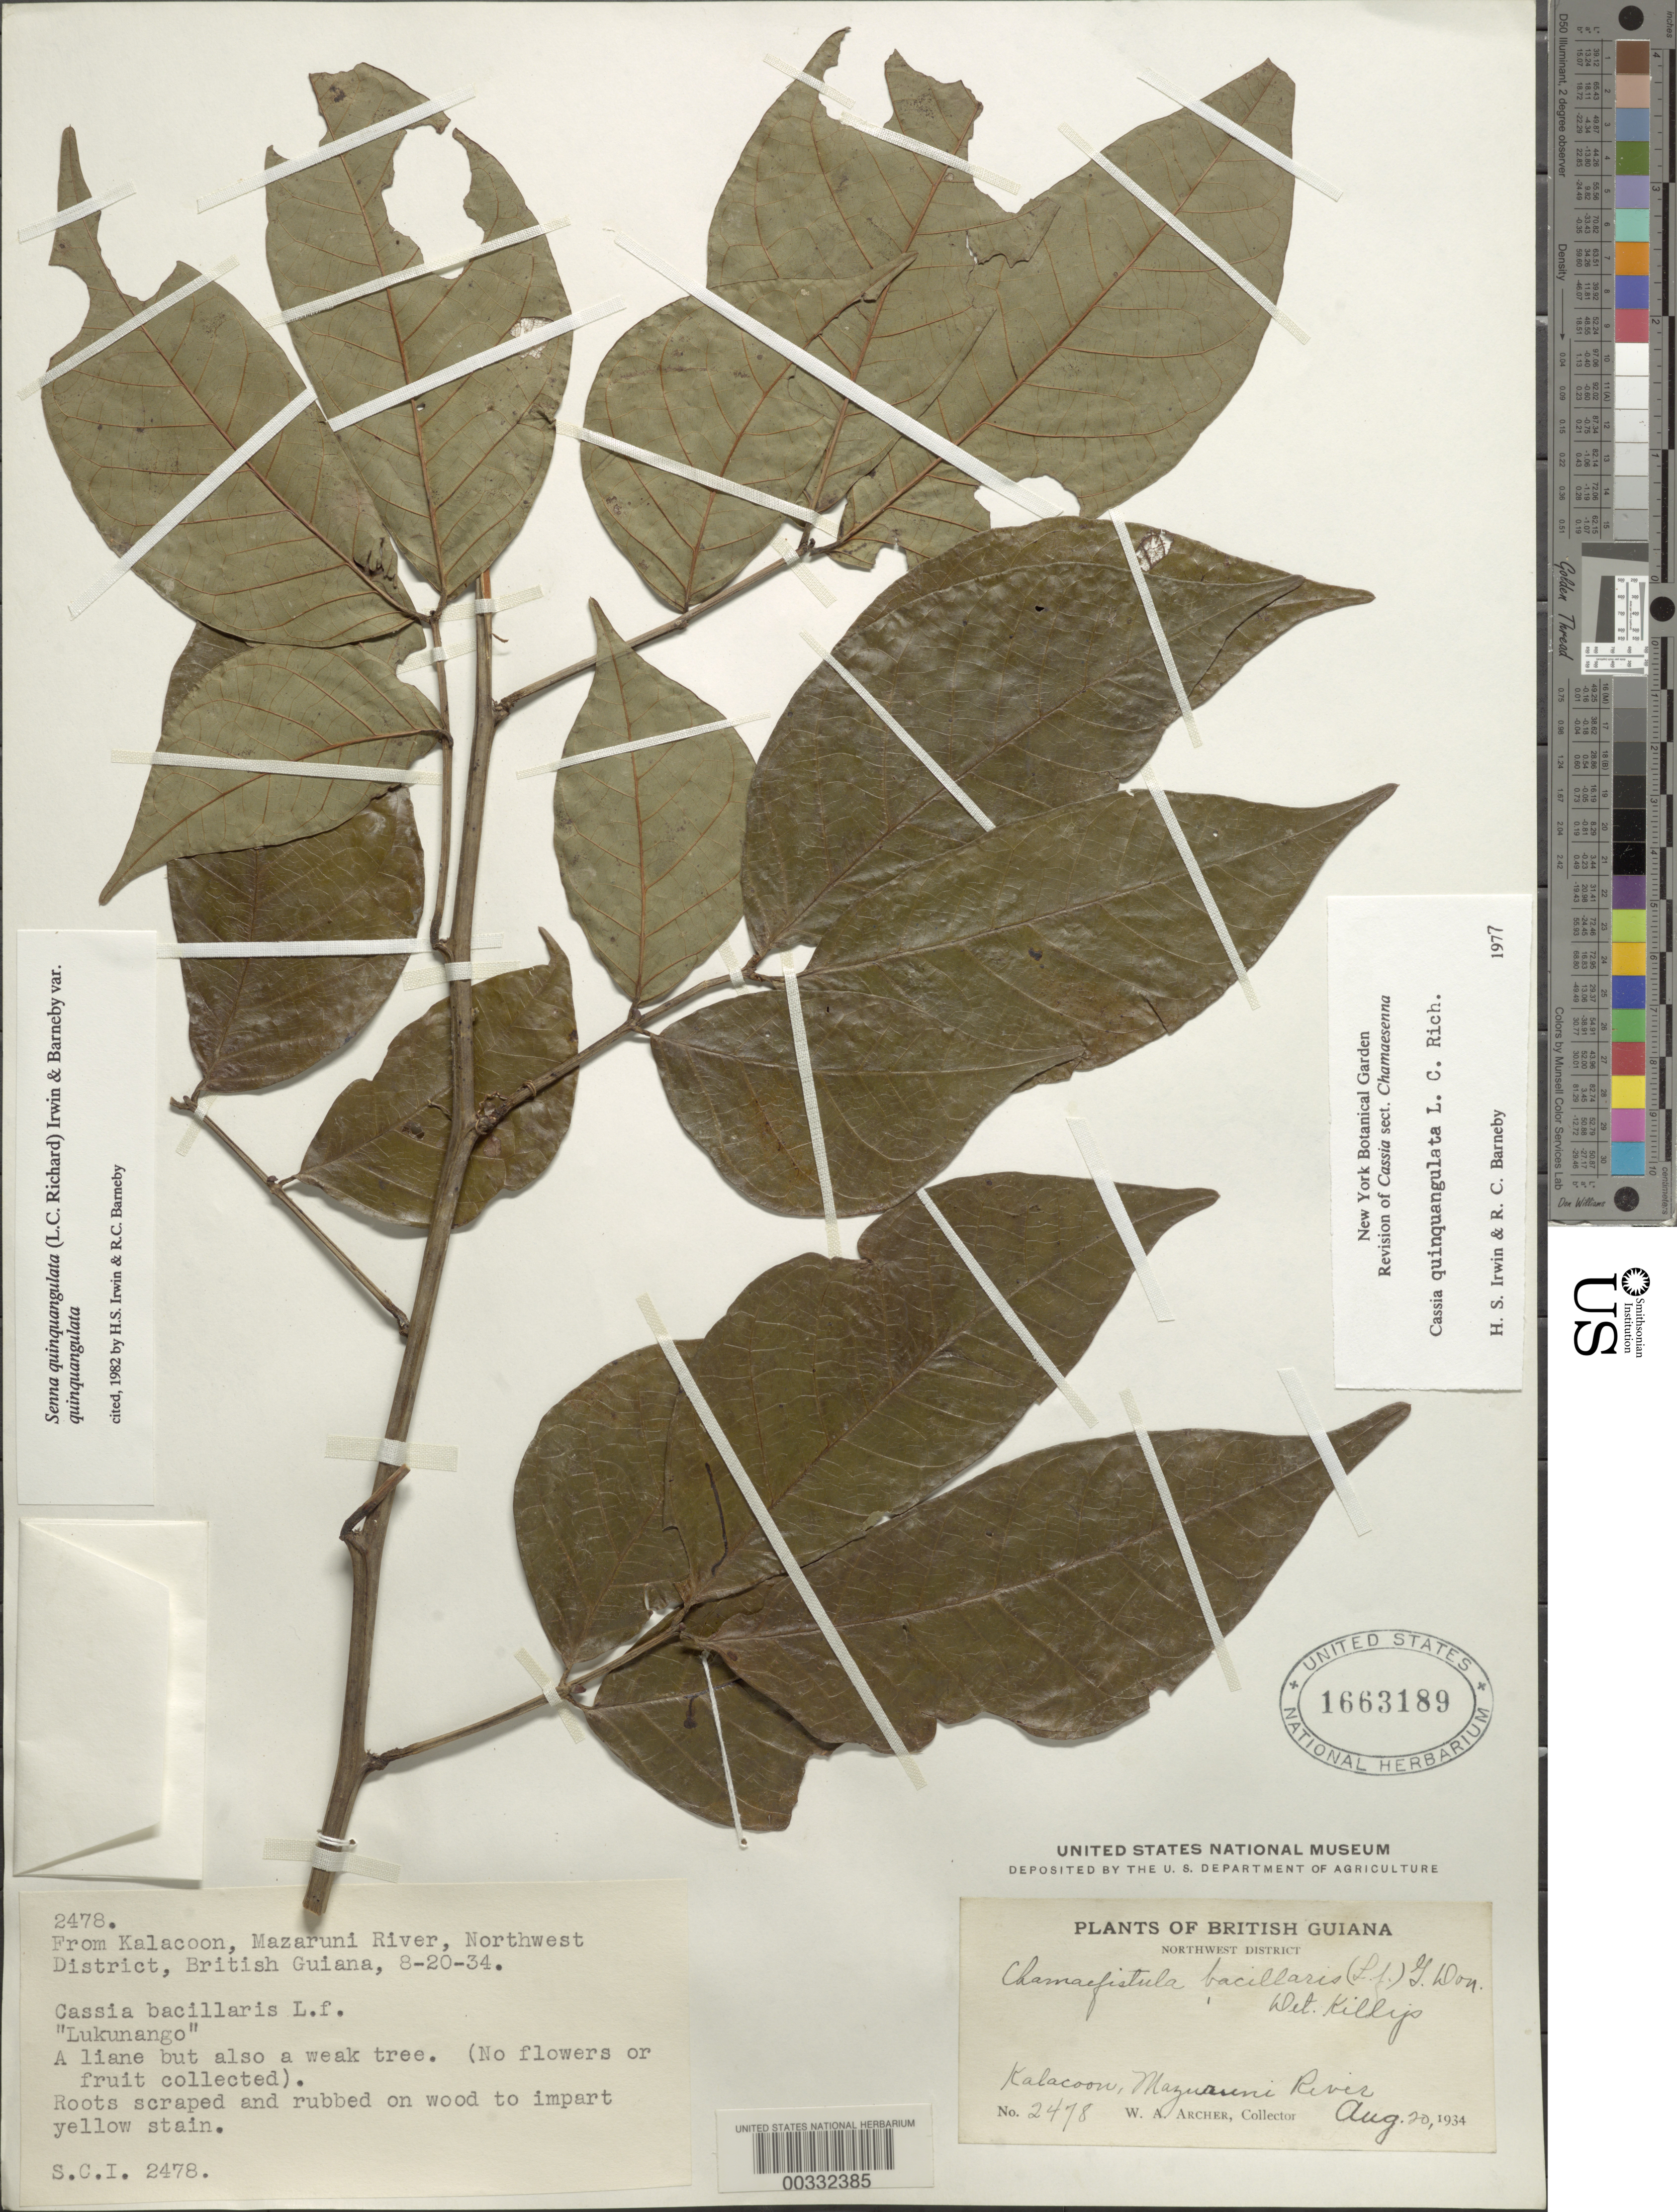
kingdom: Plantae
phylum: Tracheophyta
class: Magnoliopsida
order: Fabales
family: Fabaceae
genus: Senna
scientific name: Senna quinquangulata var. quinquangulata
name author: H.S. Irwin & Barneby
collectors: W. A. Archer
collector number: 2478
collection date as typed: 20 Aug 1934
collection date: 1934-08-20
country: Guyana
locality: From kalacoon, mazaruni river, northwest dist.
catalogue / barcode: US 1663189